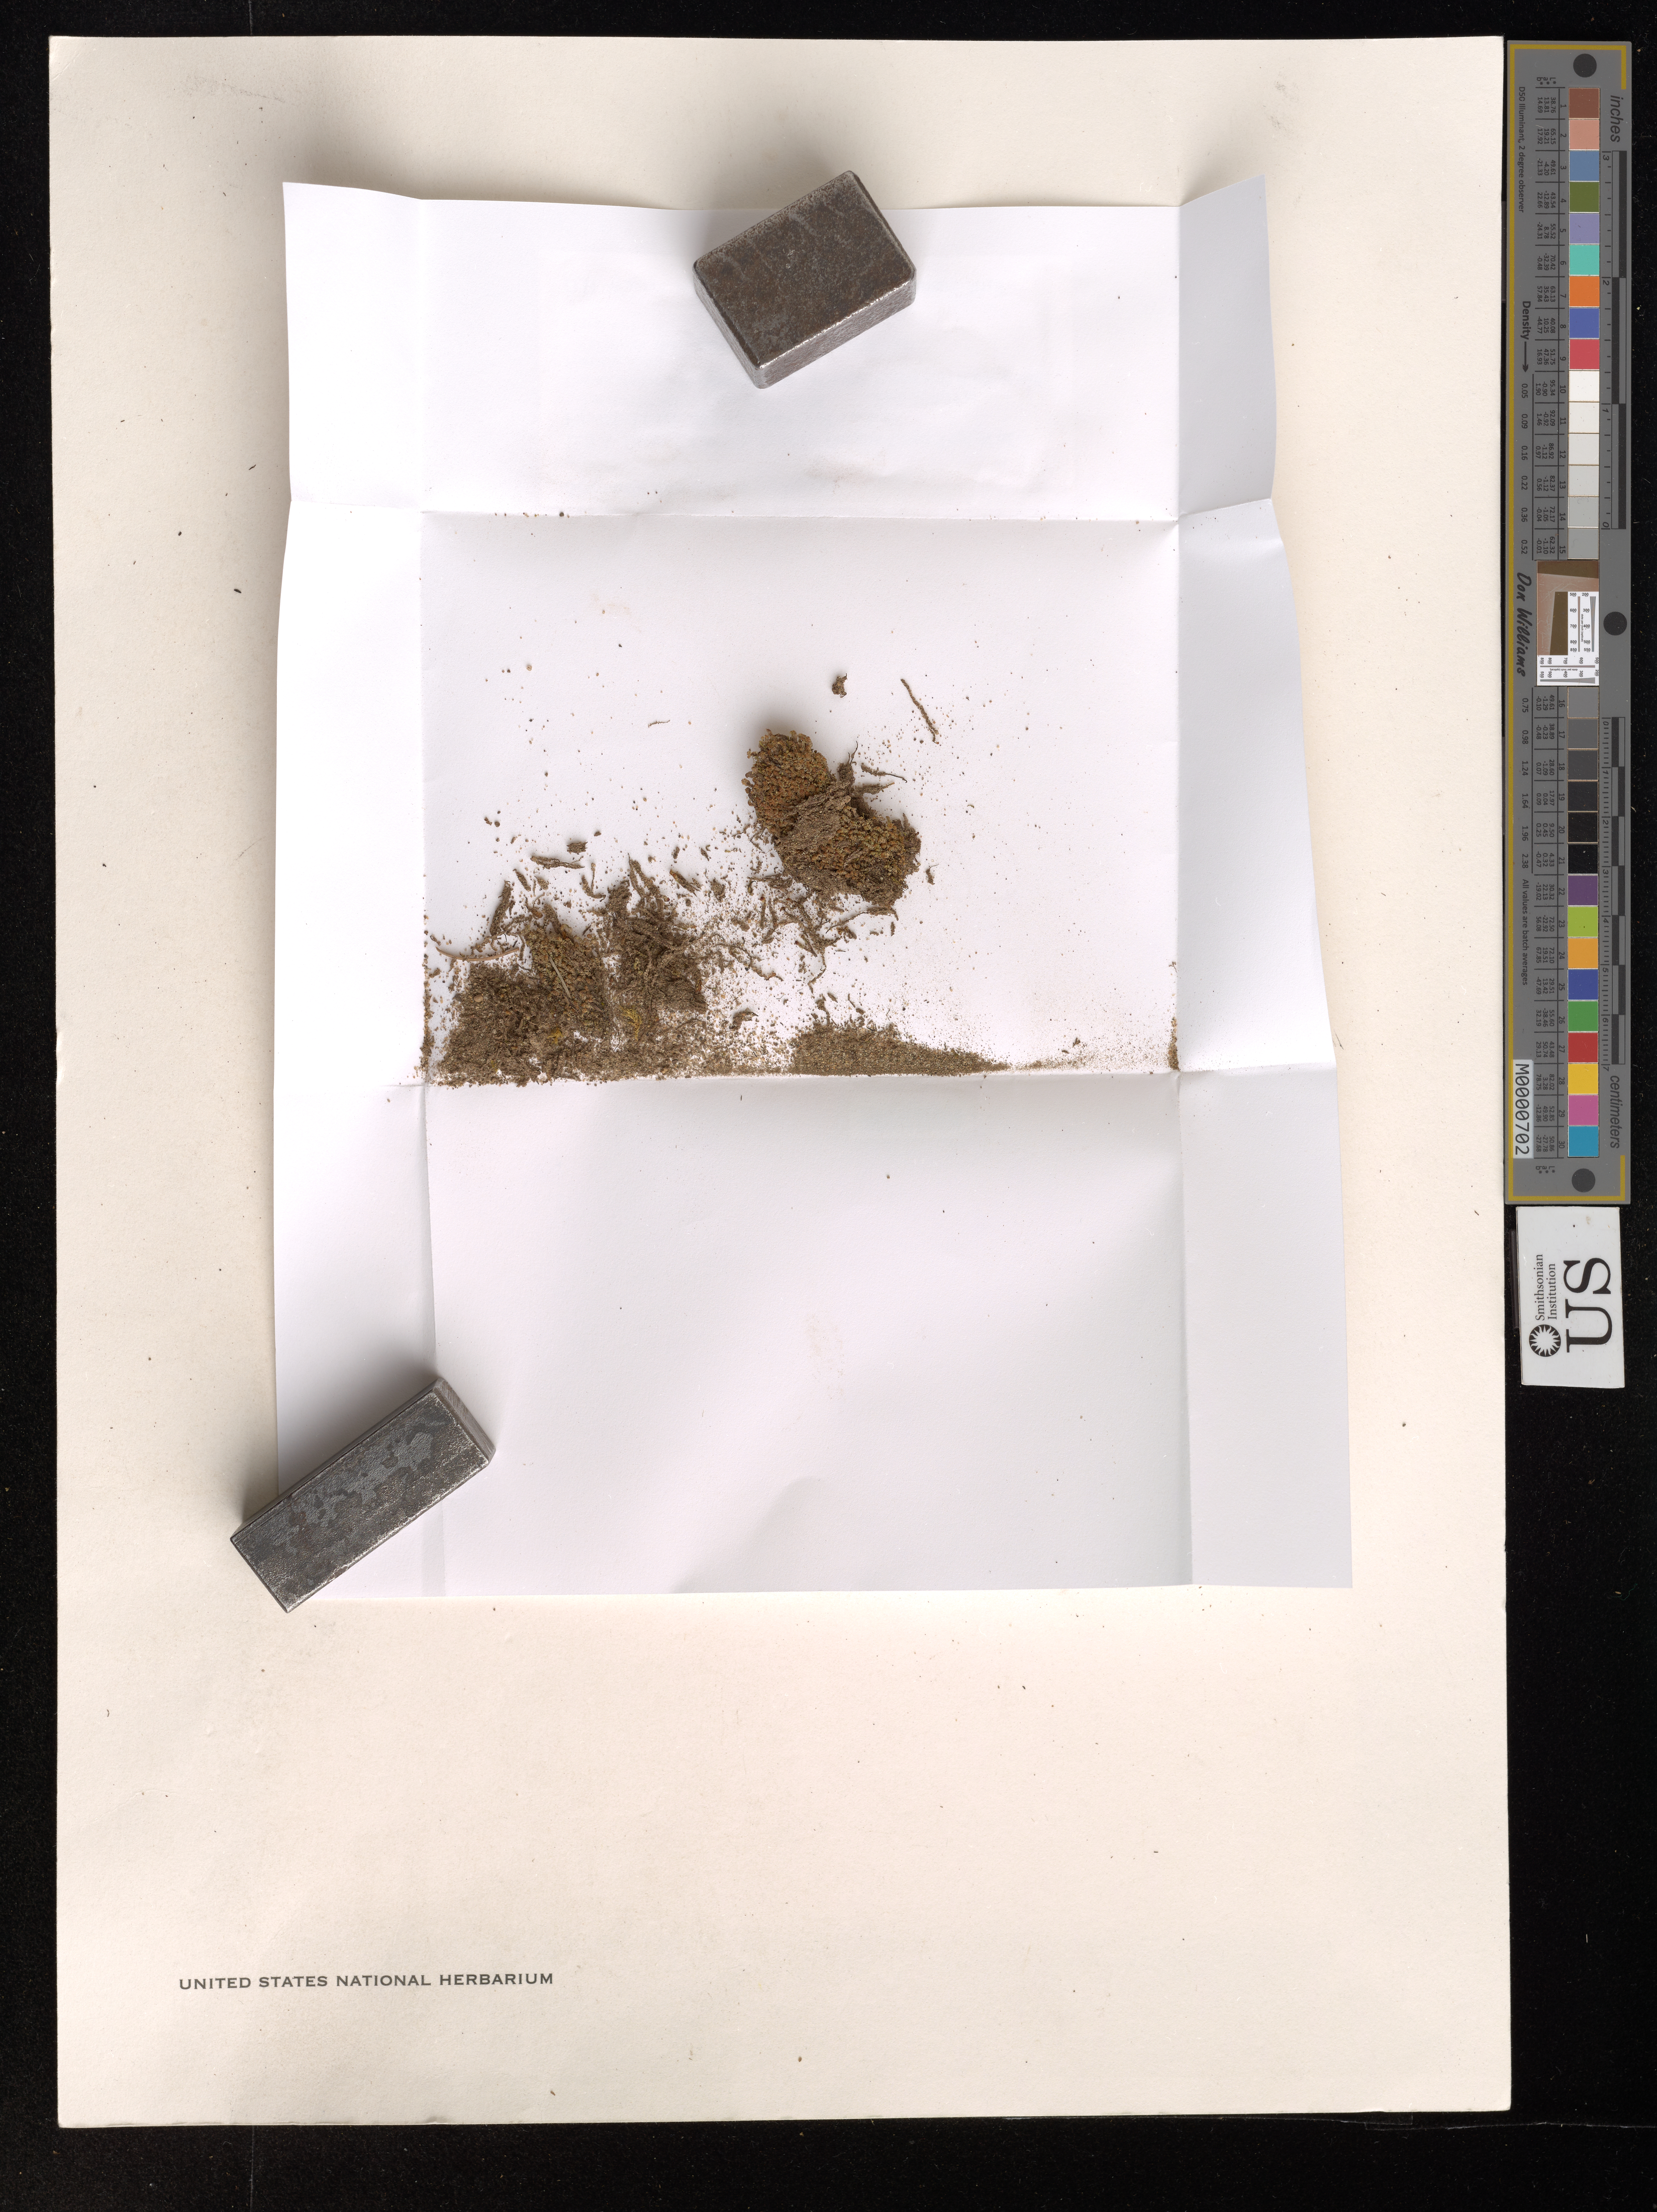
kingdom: Plantae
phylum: Marchantiophyta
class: Jungermanniopsida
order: Jungermanniales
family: Scapaniaceae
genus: Scapania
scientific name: Scapania undulata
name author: (L.) Dumort.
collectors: D. H. Wagner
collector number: m3065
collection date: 2018-02-28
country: United States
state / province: Oregon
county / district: Lincoln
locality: Lincoln County: Oregon Coast Trail N of Fireside Lodge, about 2 miles N of Yachats.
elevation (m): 11